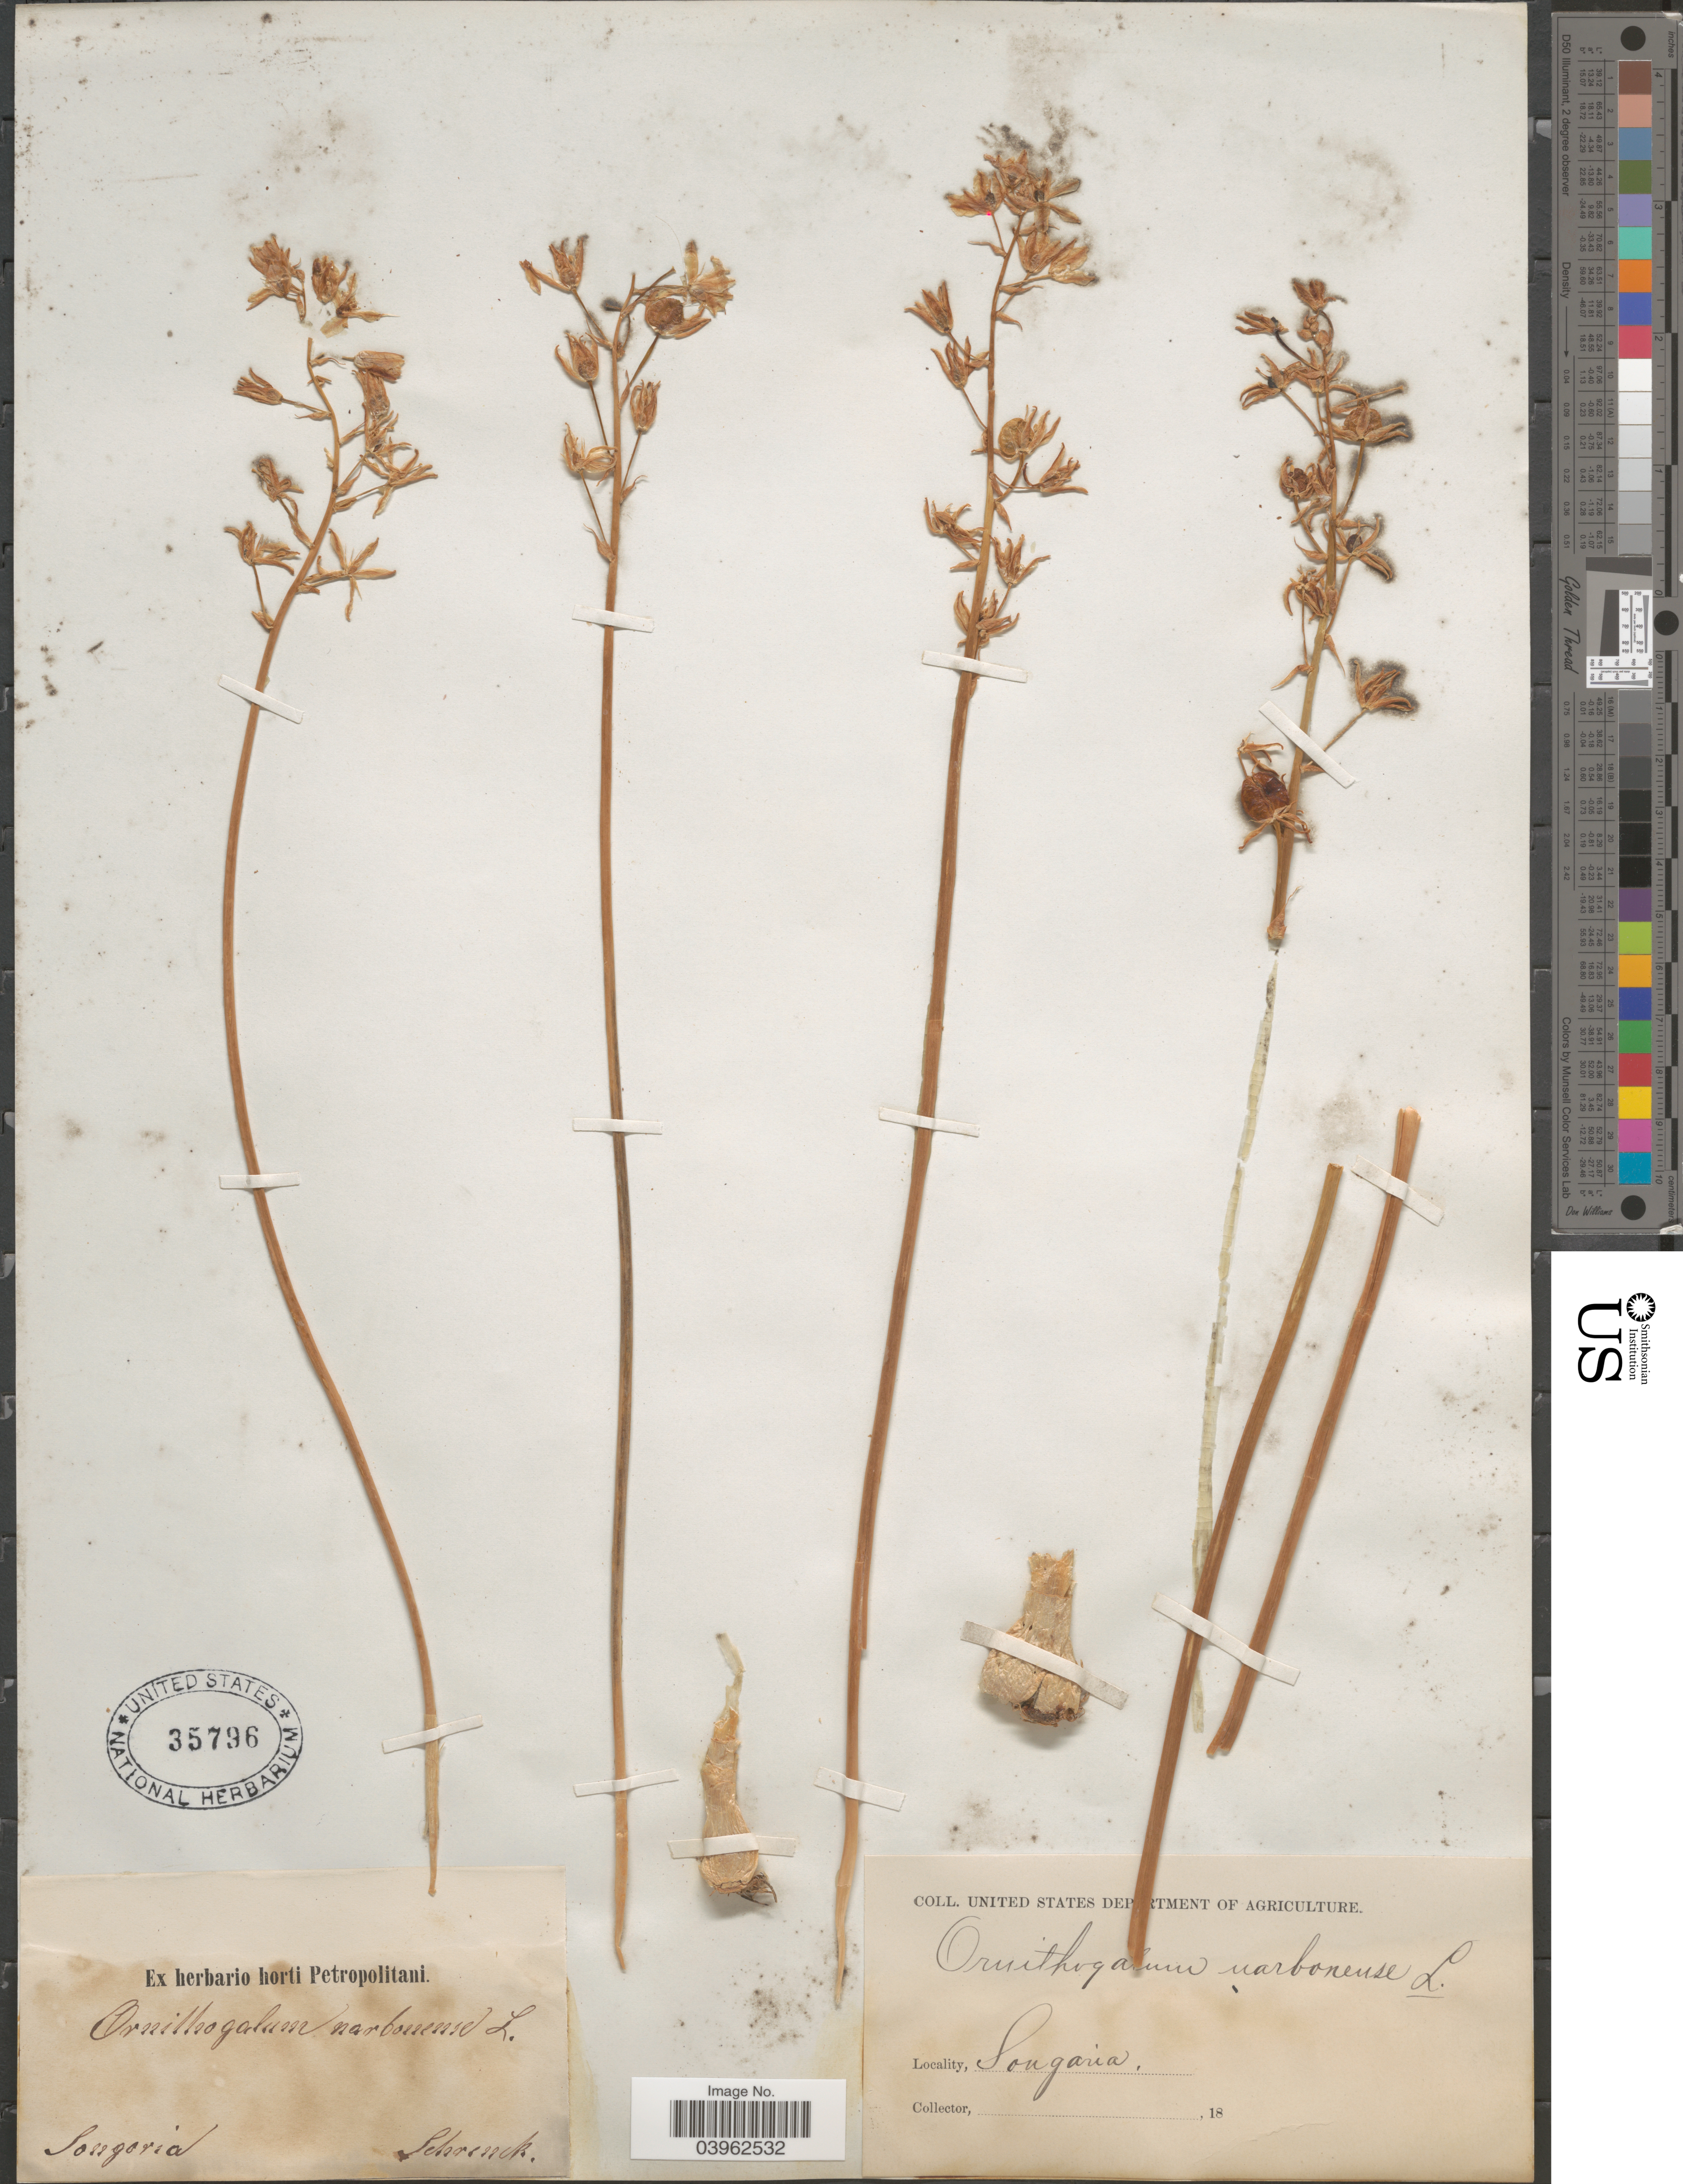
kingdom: Plantae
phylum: Tracheophyta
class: Liliopsida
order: Asparagales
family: Asparagaceae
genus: Ornithogalum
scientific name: Ornithogalum narbonense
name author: L.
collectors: -- Schrenck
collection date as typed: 18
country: China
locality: Songoria.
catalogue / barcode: US 35796